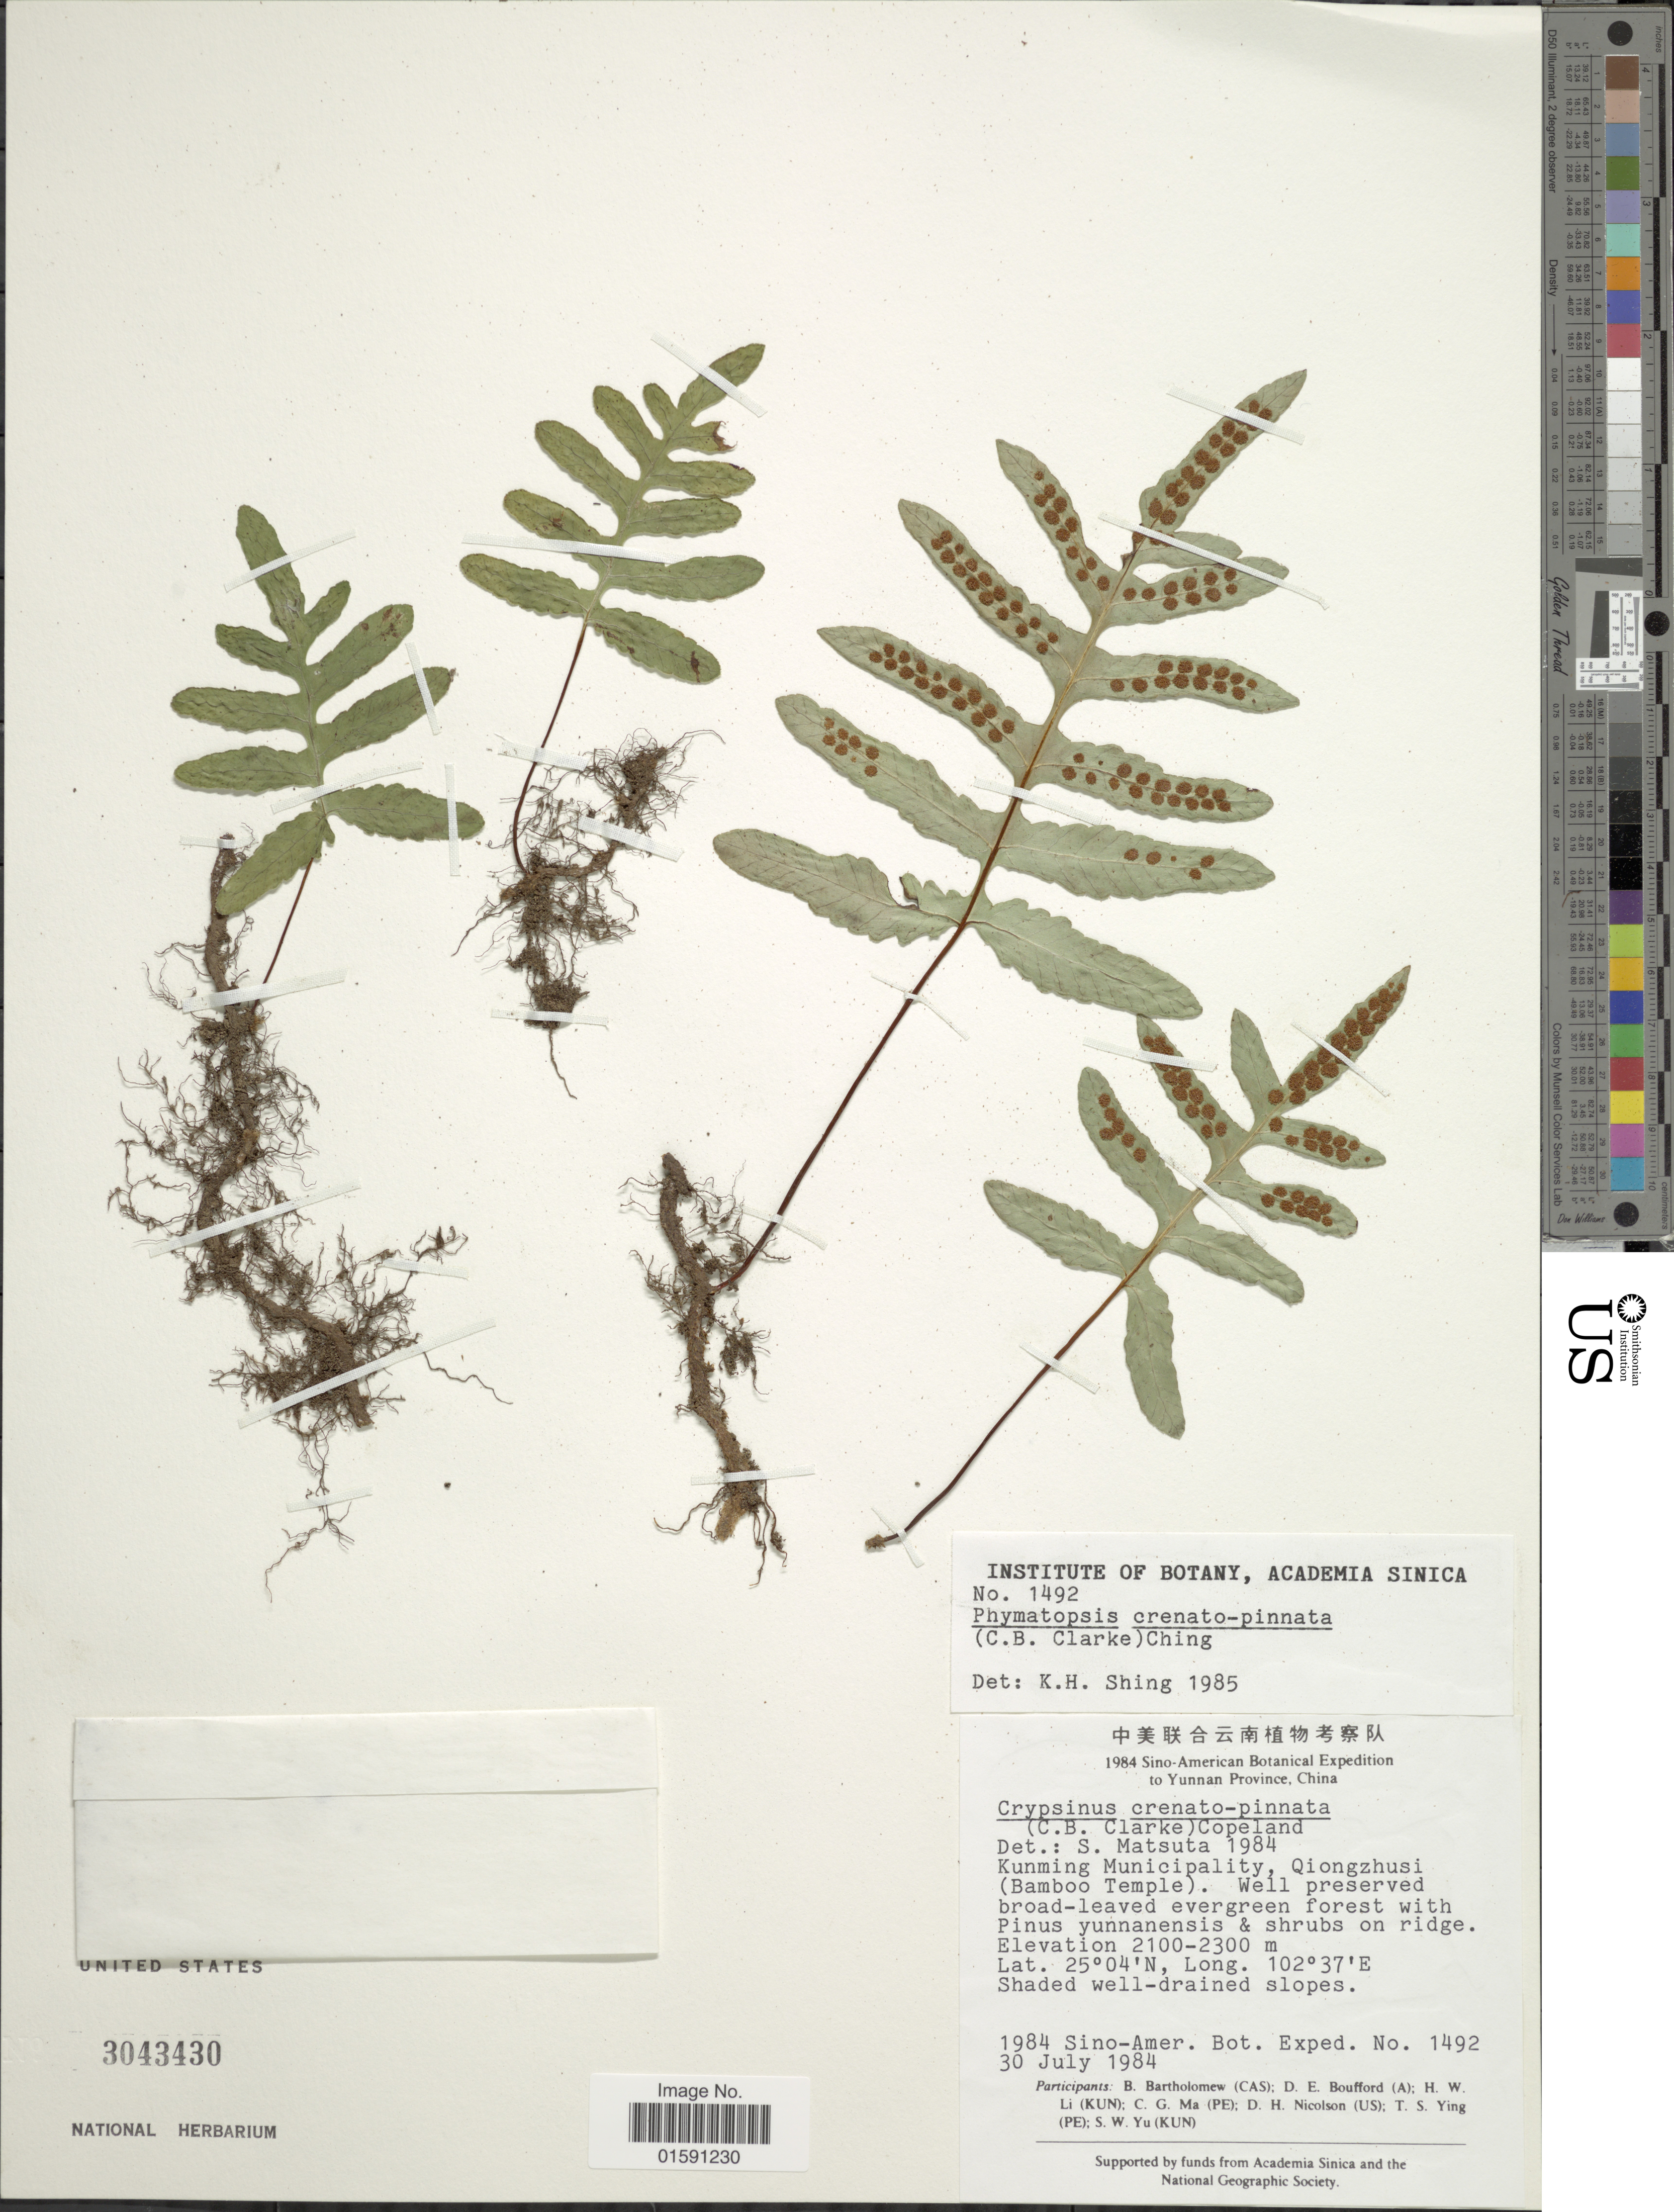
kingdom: Plantae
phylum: Tracheophyta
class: Polypodiopsida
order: Polypodiales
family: Polypodiaceae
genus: Selliguea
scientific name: Selliguea crenatopinnata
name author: (C.B. Clarke) S. L. Yu et al.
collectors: Sino-Amer. Bot. Exped. 1984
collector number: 1492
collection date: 1984-07-30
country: China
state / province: Yunnan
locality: Kunming Municipality, Qiongzhusi (Bamboo Temple).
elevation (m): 2100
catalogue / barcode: US 3043430